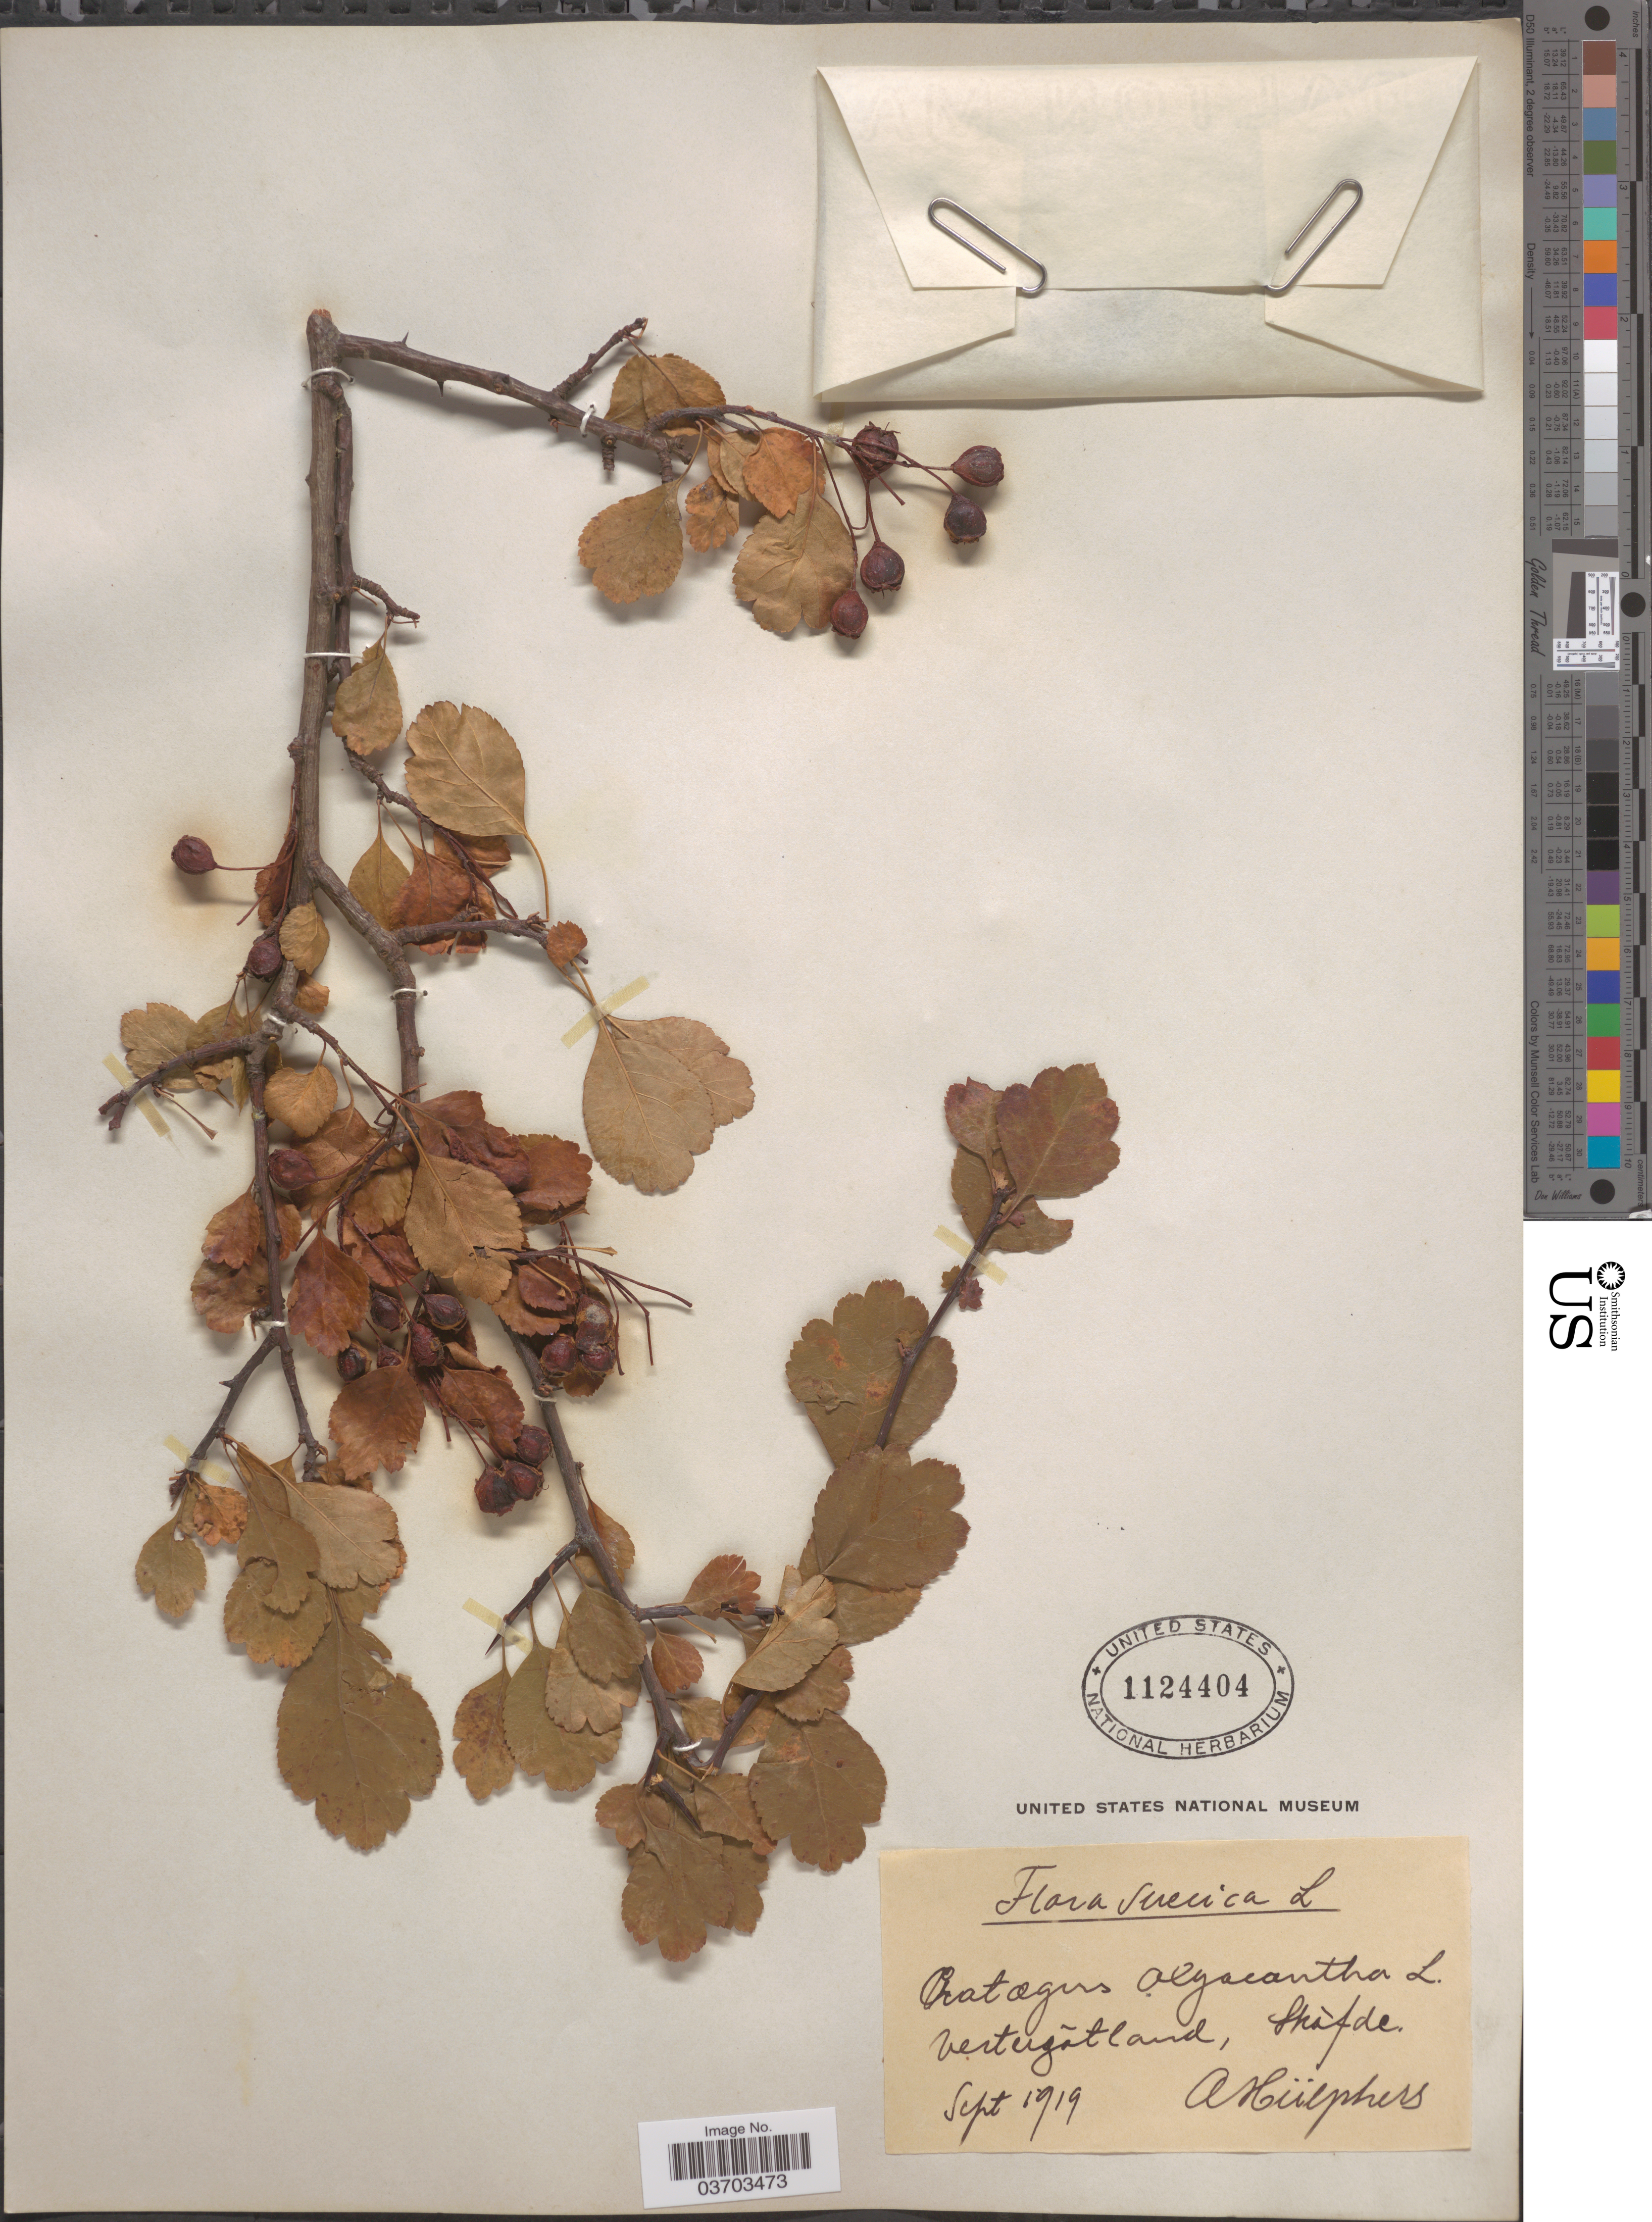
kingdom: Plantae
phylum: Tracheophyta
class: Magnoliopsida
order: Rosales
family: Rosaceae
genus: Crataegus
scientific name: Crataegus rhipidophylla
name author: Gand.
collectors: A. Hülphers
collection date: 1919-09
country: Sweden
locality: Suecica. Vestergõtland, Skofde.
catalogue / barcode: US 1124404